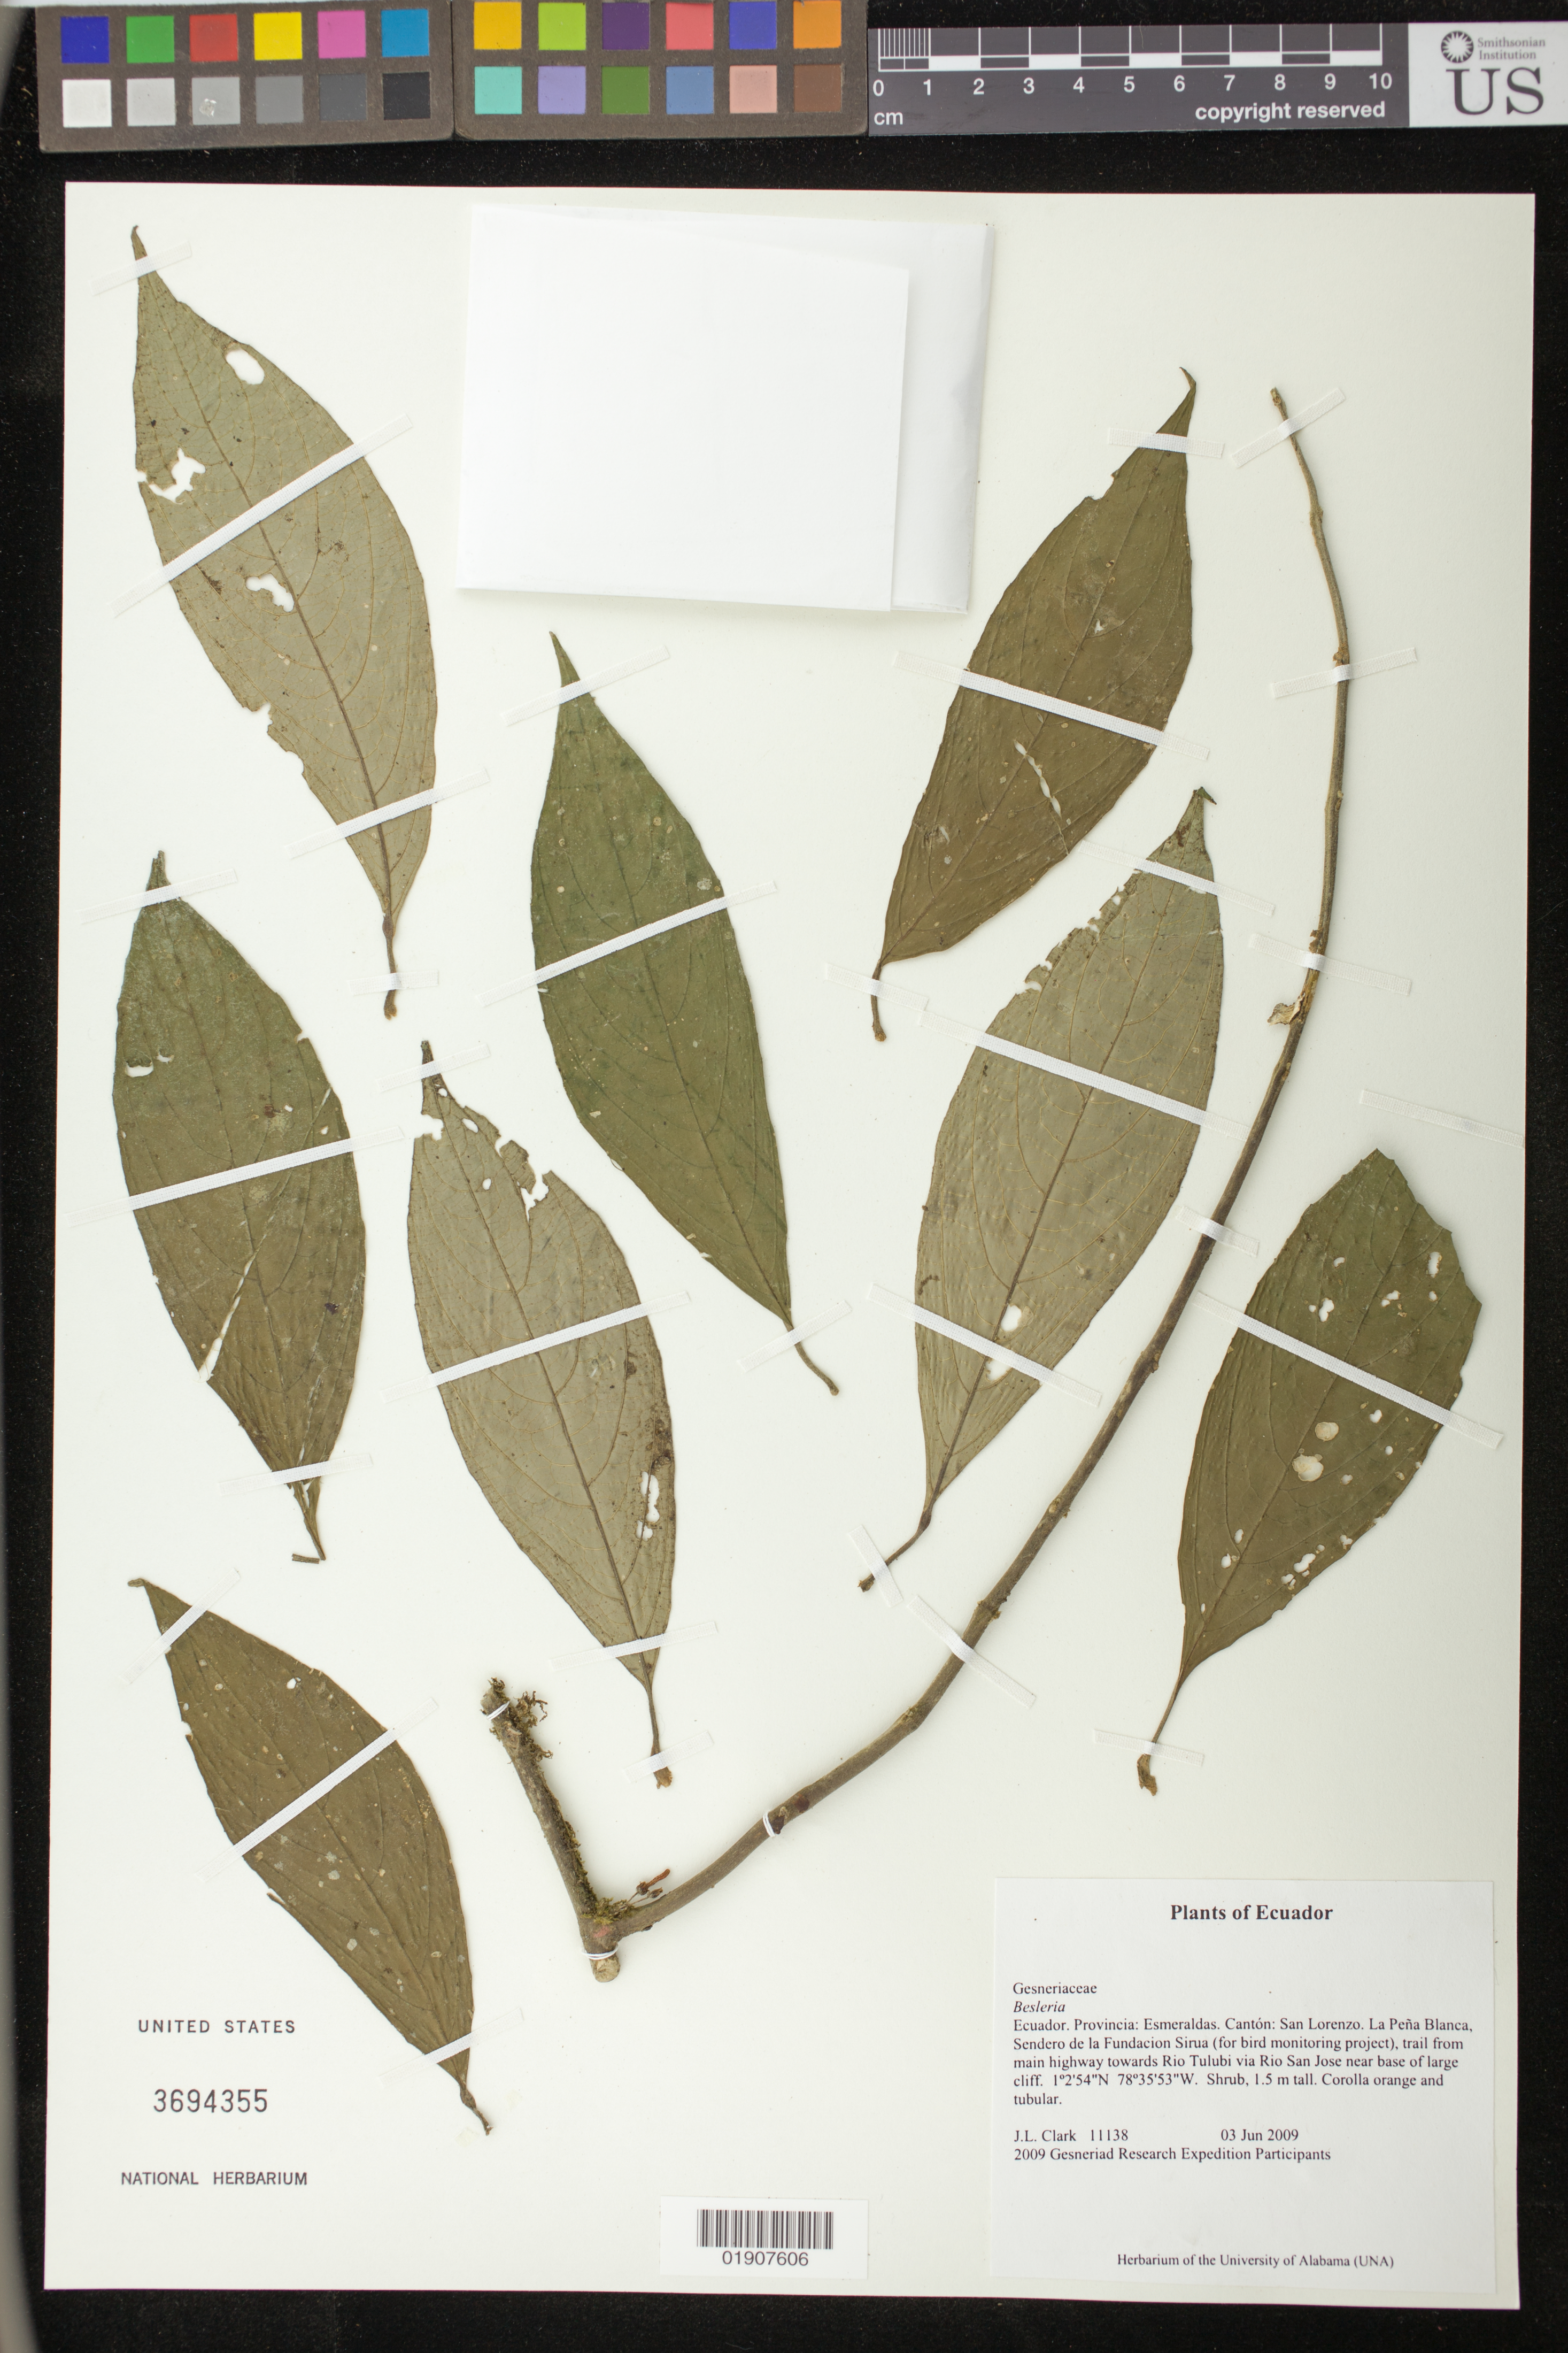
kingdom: Plantae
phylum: Tracheophyta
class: Magnoliopsida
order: Lamiales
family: Gesneriaceae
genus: Besleria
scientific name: Besleria sp.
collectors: J. L. Clark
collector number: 11138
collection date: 2009-06-03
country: Ecuador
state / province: Esmeraldas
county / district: San Lorenzo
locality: La Peña Blanca, Sendero de la Fundacion Sirua (for bird monitoring project), trail from main highway towards Rio Tulubi via Rio San Jose near base of large cliff.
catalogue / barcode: US 3694355